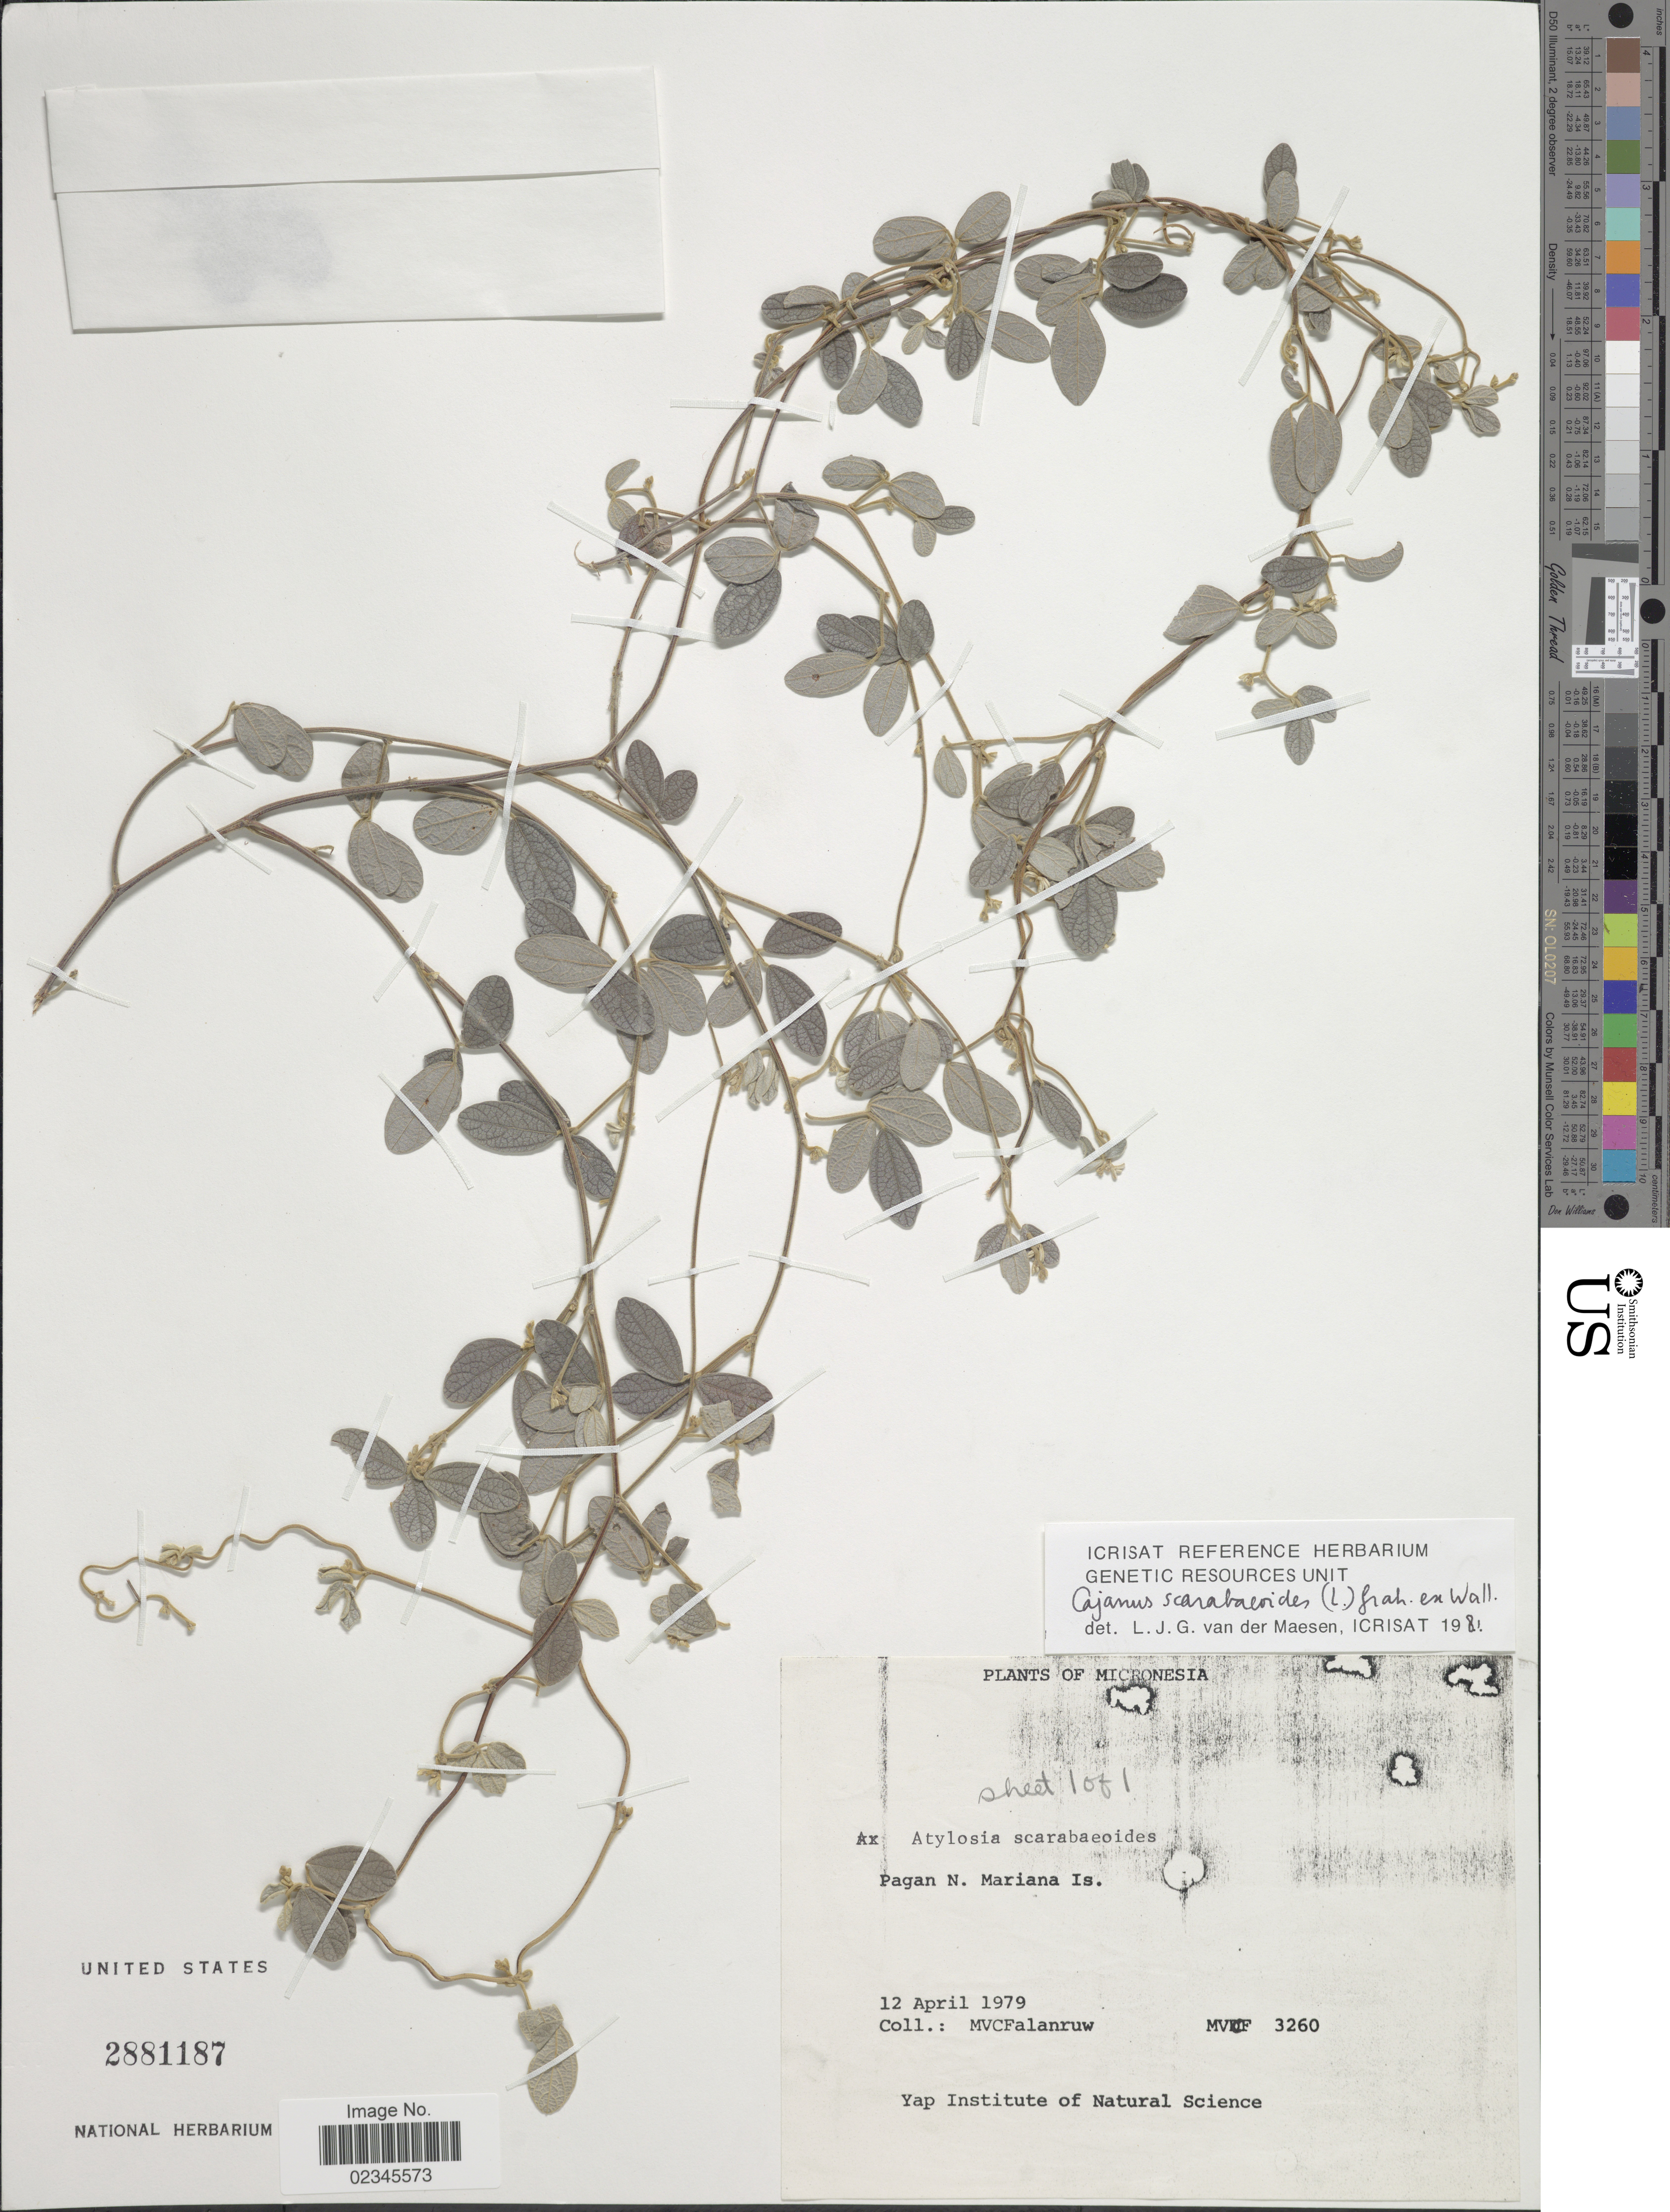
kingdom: Plantae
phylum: Tracheophyta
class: Magnoliopsida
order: Fabales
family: Fabaceae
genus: Cajanus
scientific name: Cajanus scarabaeoides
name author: (L.) Thou. ex Graham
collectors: M. V. Falanruw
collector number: MVCF 3260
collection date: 1979-04-12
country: Northern Mariana Islands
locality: Micronesia. Pagan N. Mariana Is.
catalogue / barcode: US 2881187